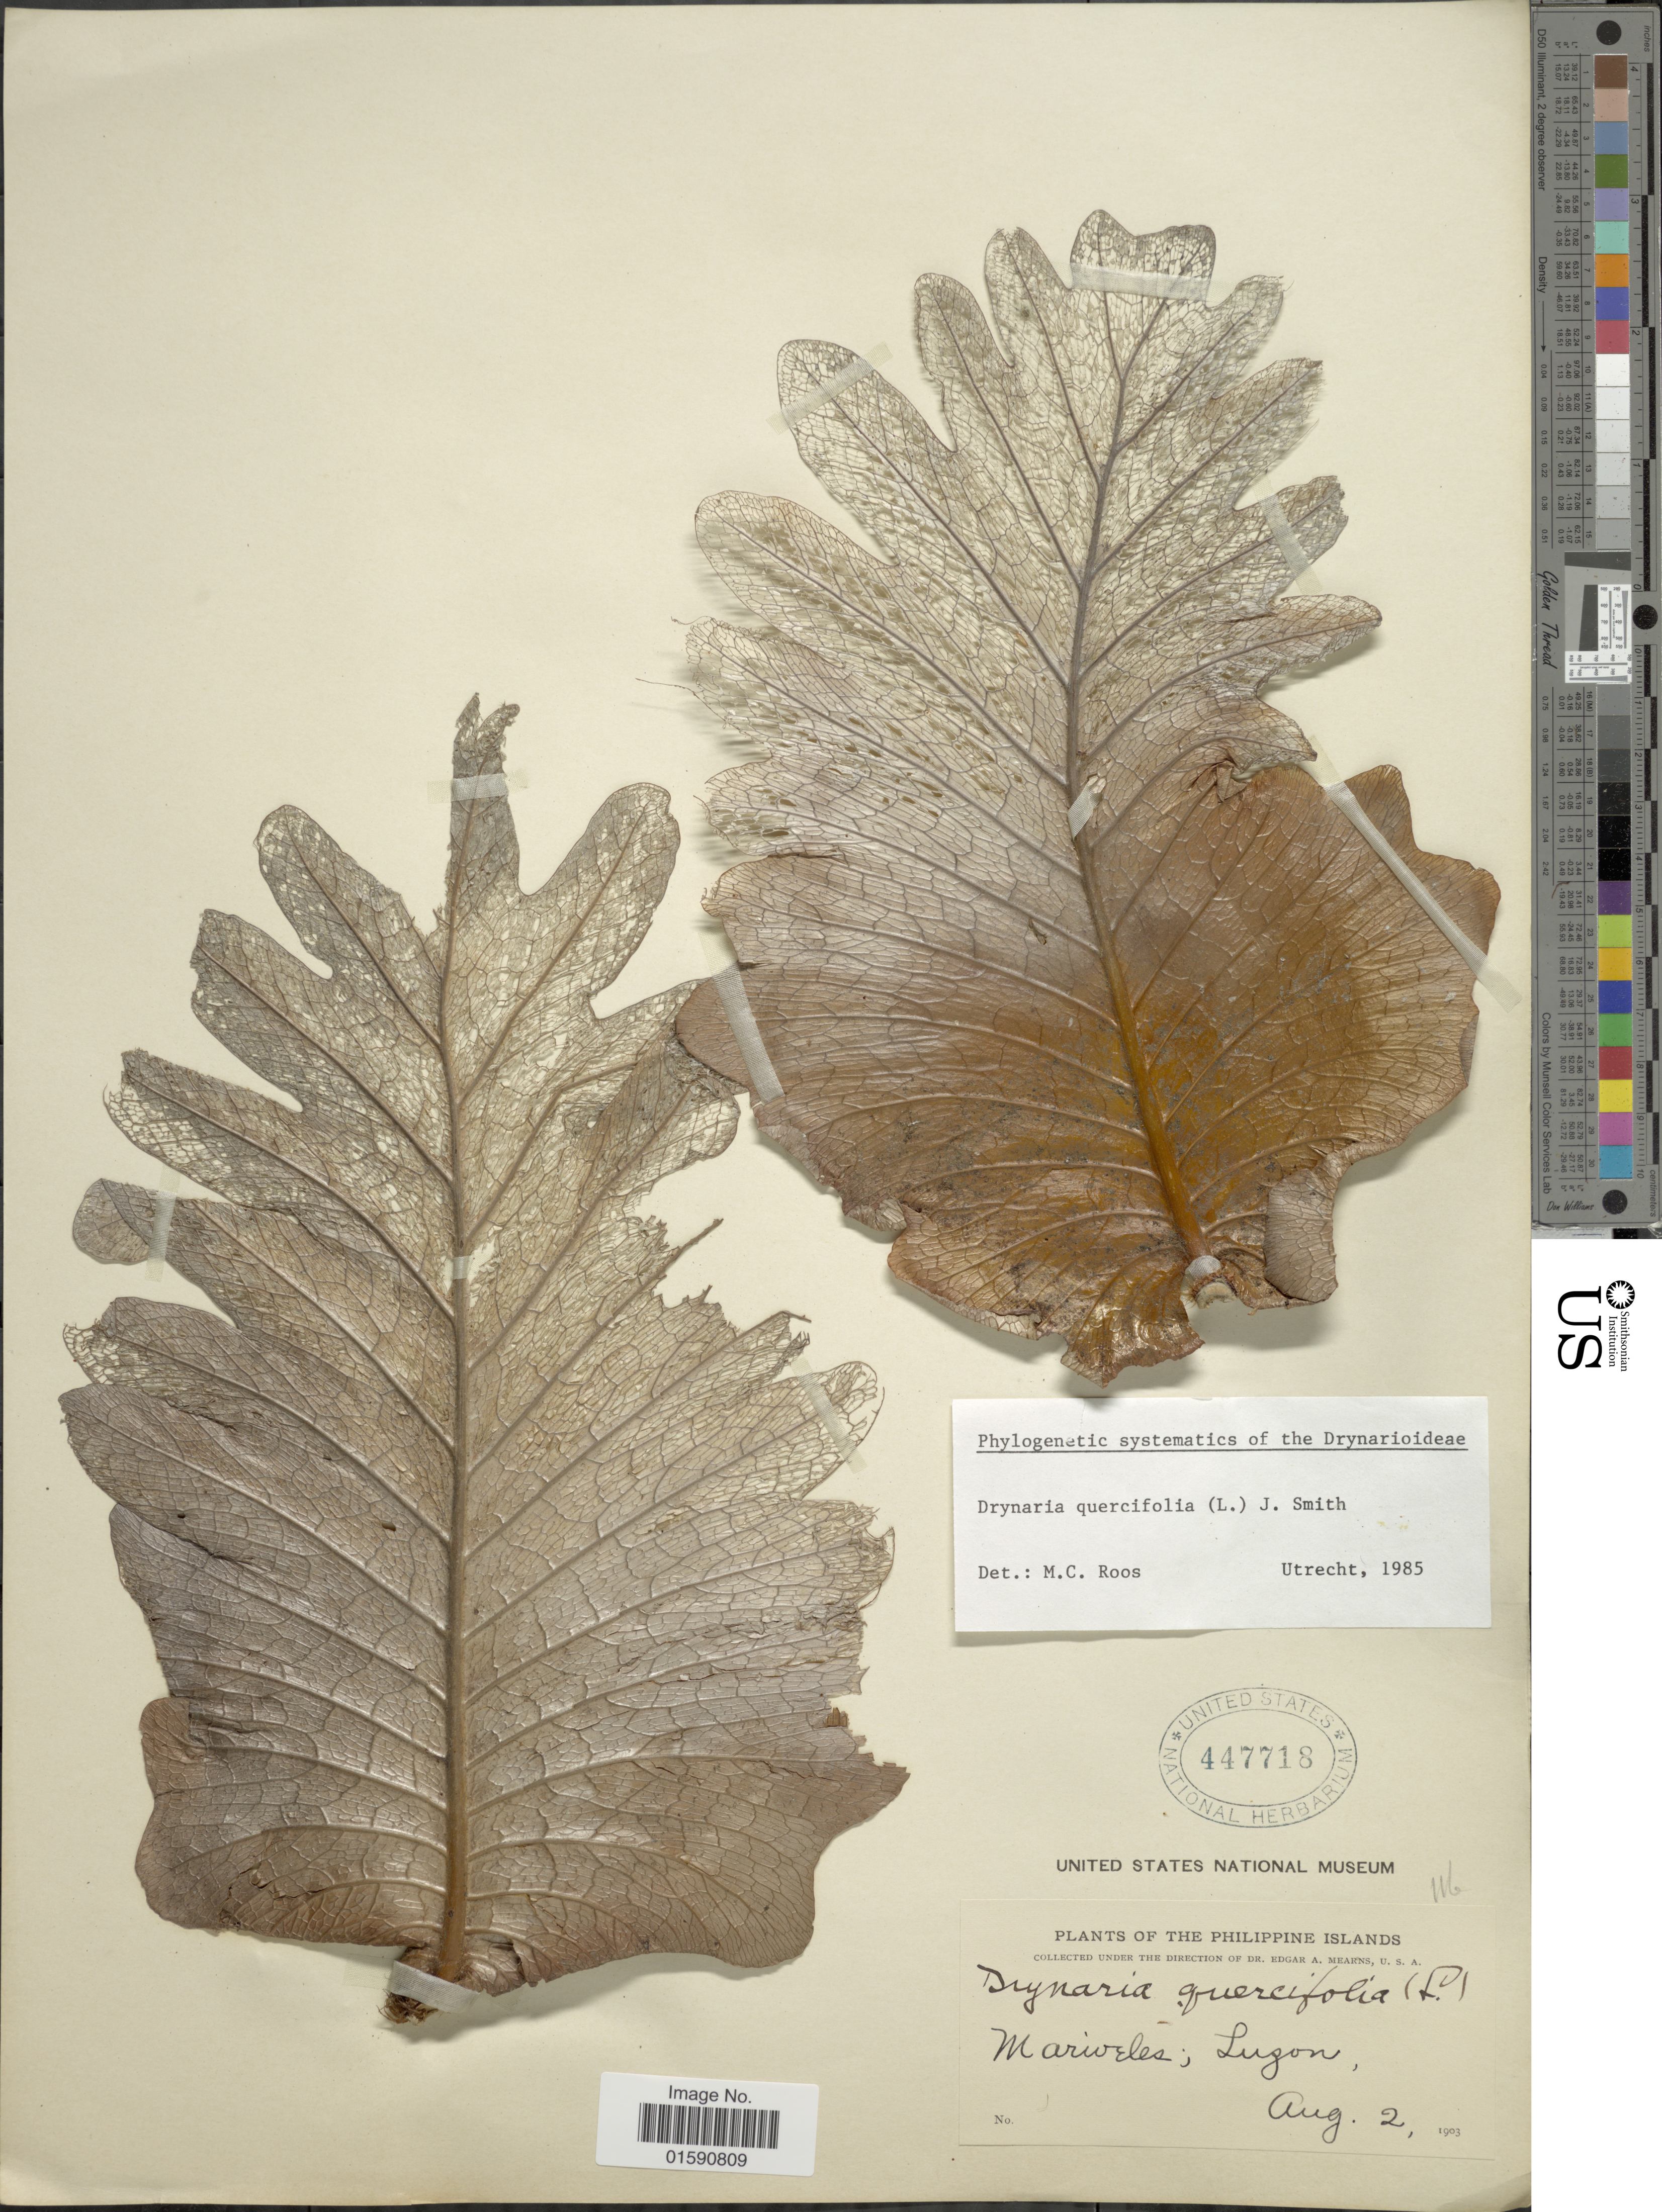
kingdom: Plantae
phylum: Tracheophyta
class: Polypodiopsida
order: Polypodiales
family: Polypodiaceae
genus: Drynaria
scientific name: Drynaria quercifolia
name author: (L.) J. Sm.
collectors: E. A. Mearns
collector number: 116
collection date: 1903-08-02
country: Philippines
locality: Mariveles; Luzon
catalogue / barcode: US 447718